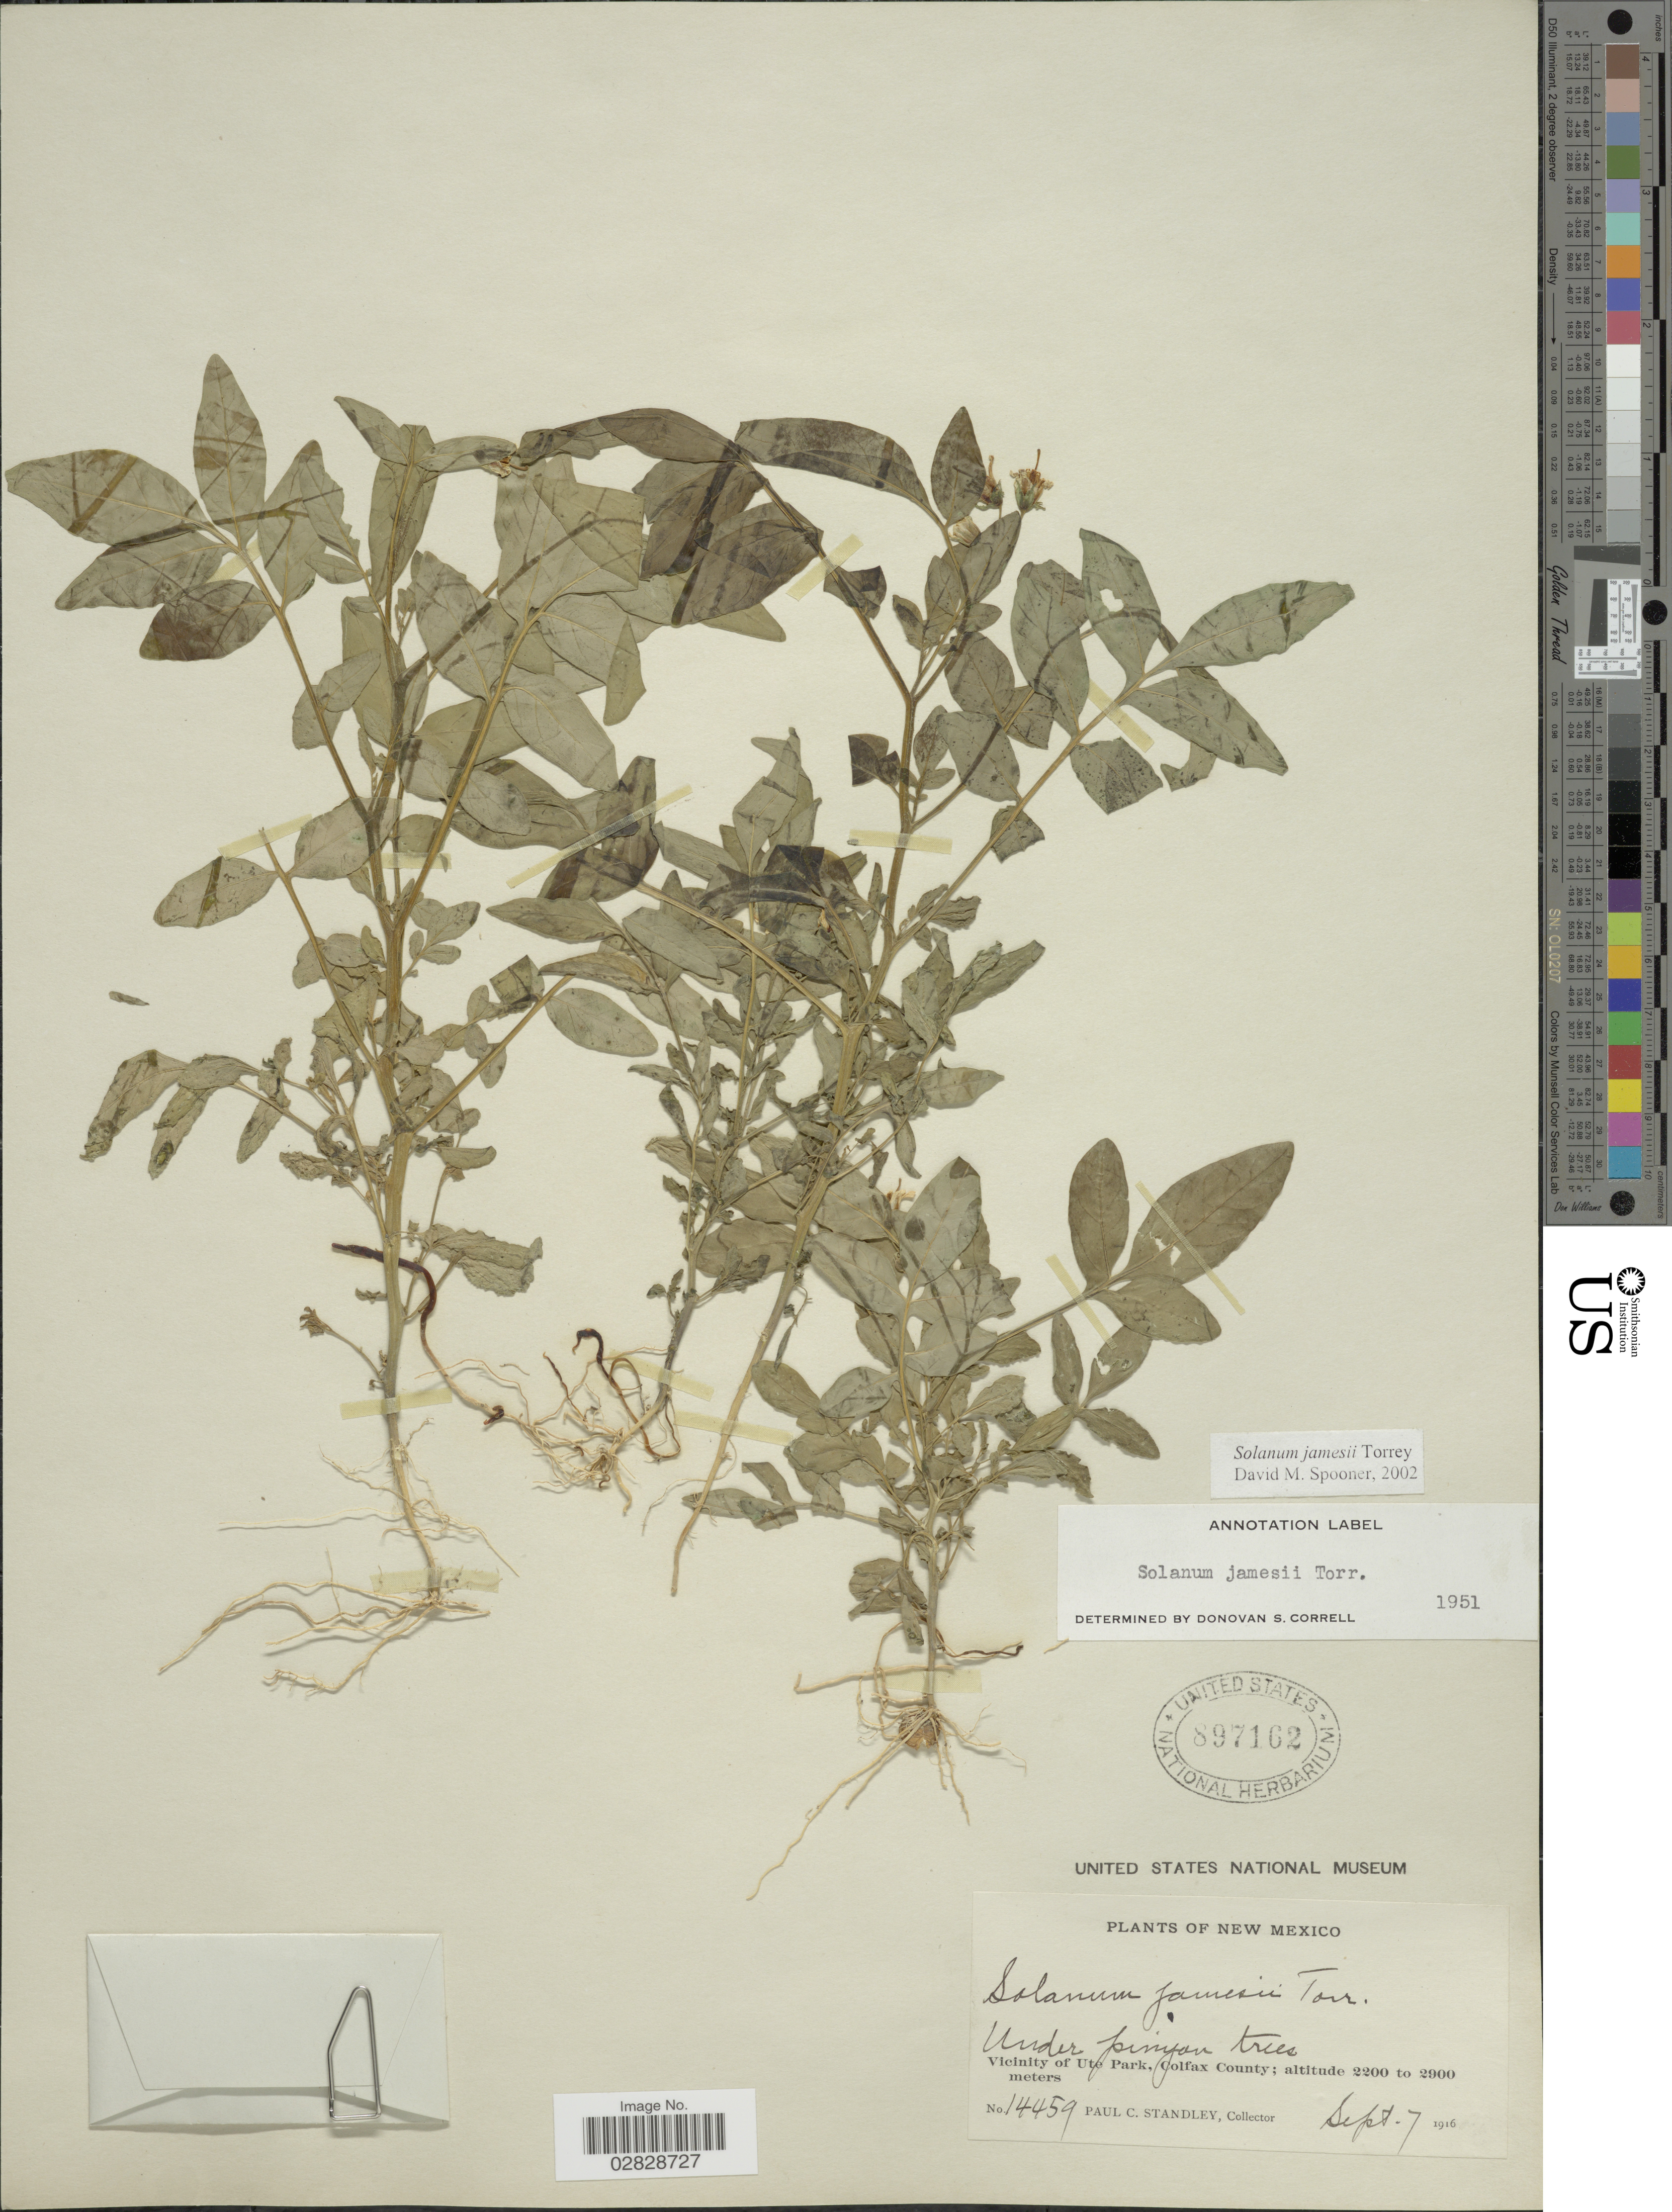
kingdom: Plantae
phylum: Tracheophyta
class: Magnoliopsida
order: Solanales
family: Solanaceae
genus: Solanum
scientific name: Solanum jamesii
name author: Torr.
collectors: P. C. Standley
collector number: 14459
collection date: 1916-09-07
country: United States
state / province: New Mexico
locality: Under pinyon trees. Vicinity of Ute Park, Colfax County.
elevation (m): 2200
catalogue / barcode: US 897162